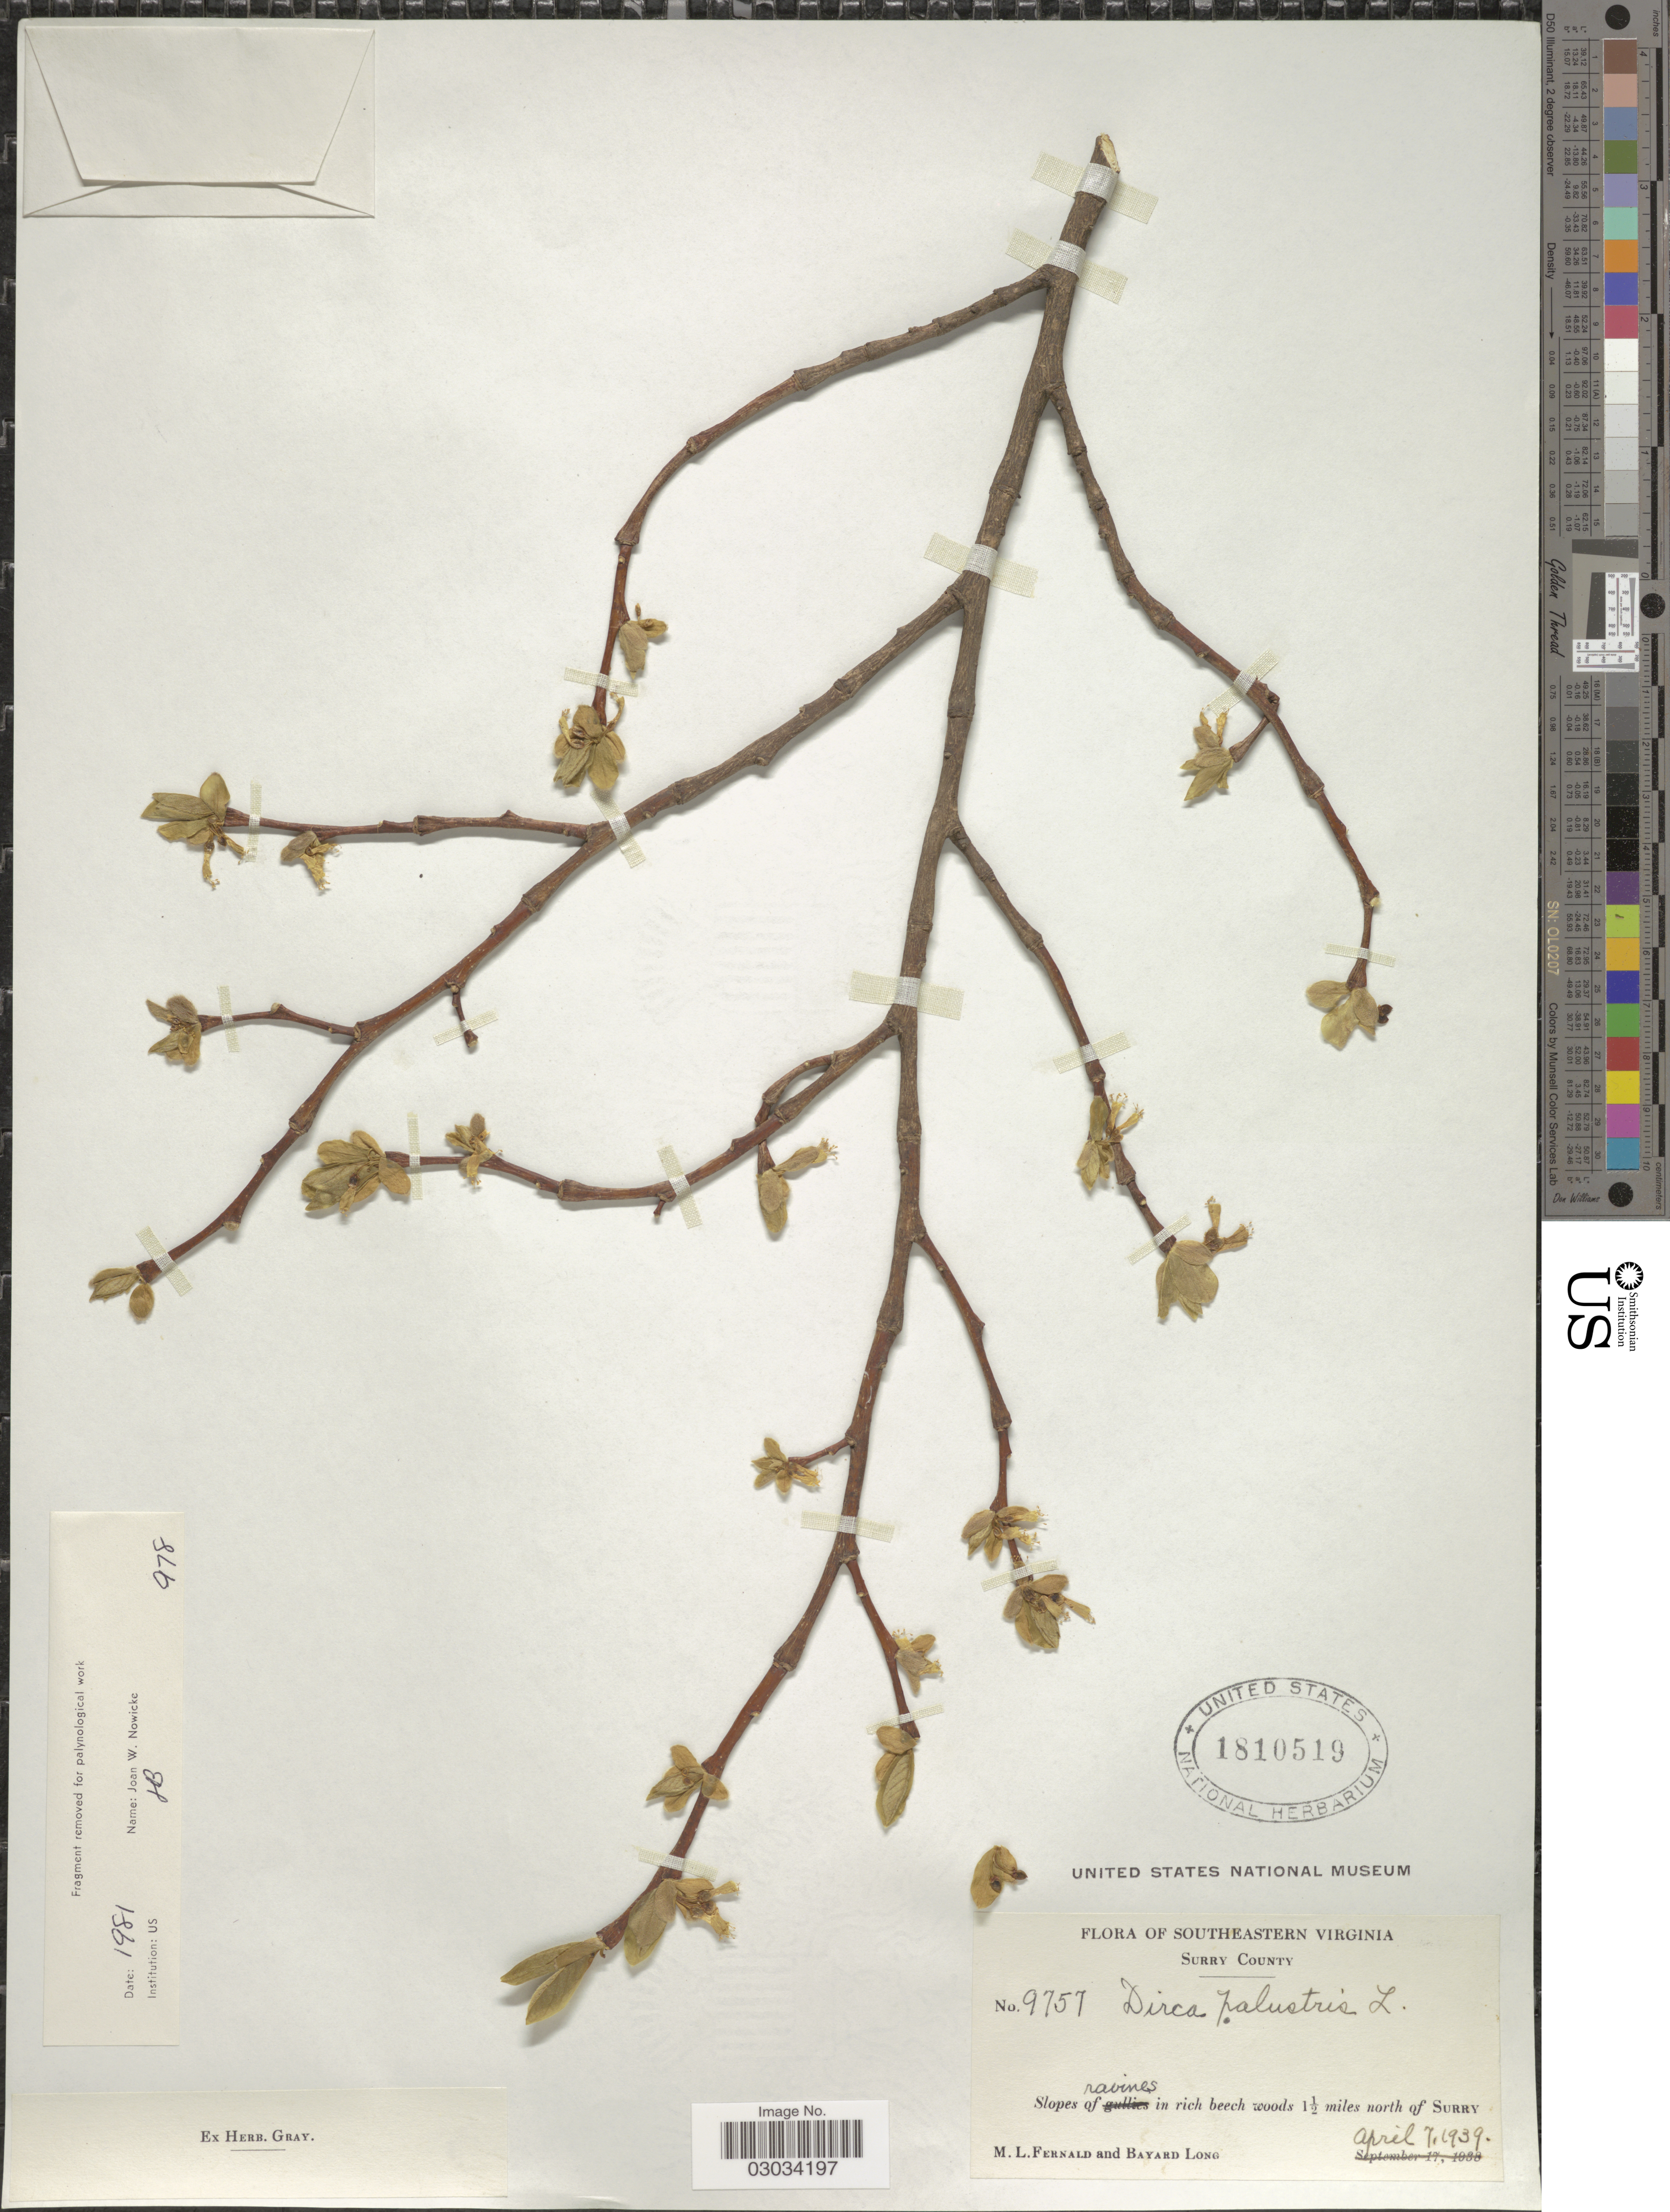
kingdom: Plantae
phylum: Tracheophyta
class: Magnoliopsida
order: Malvales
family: Thymelaeaceae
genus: Dirca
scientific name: Dirca palustris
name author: L.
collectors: M. L. Fernald & B. Long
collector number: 9757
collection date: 1939-04-07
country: United States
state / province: Virginia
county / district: Surry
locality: Southeastern Virginia. Surry County. Slopes of ravines in rich beech woods 1½ miles north of Surry.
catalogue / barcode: US 1810519